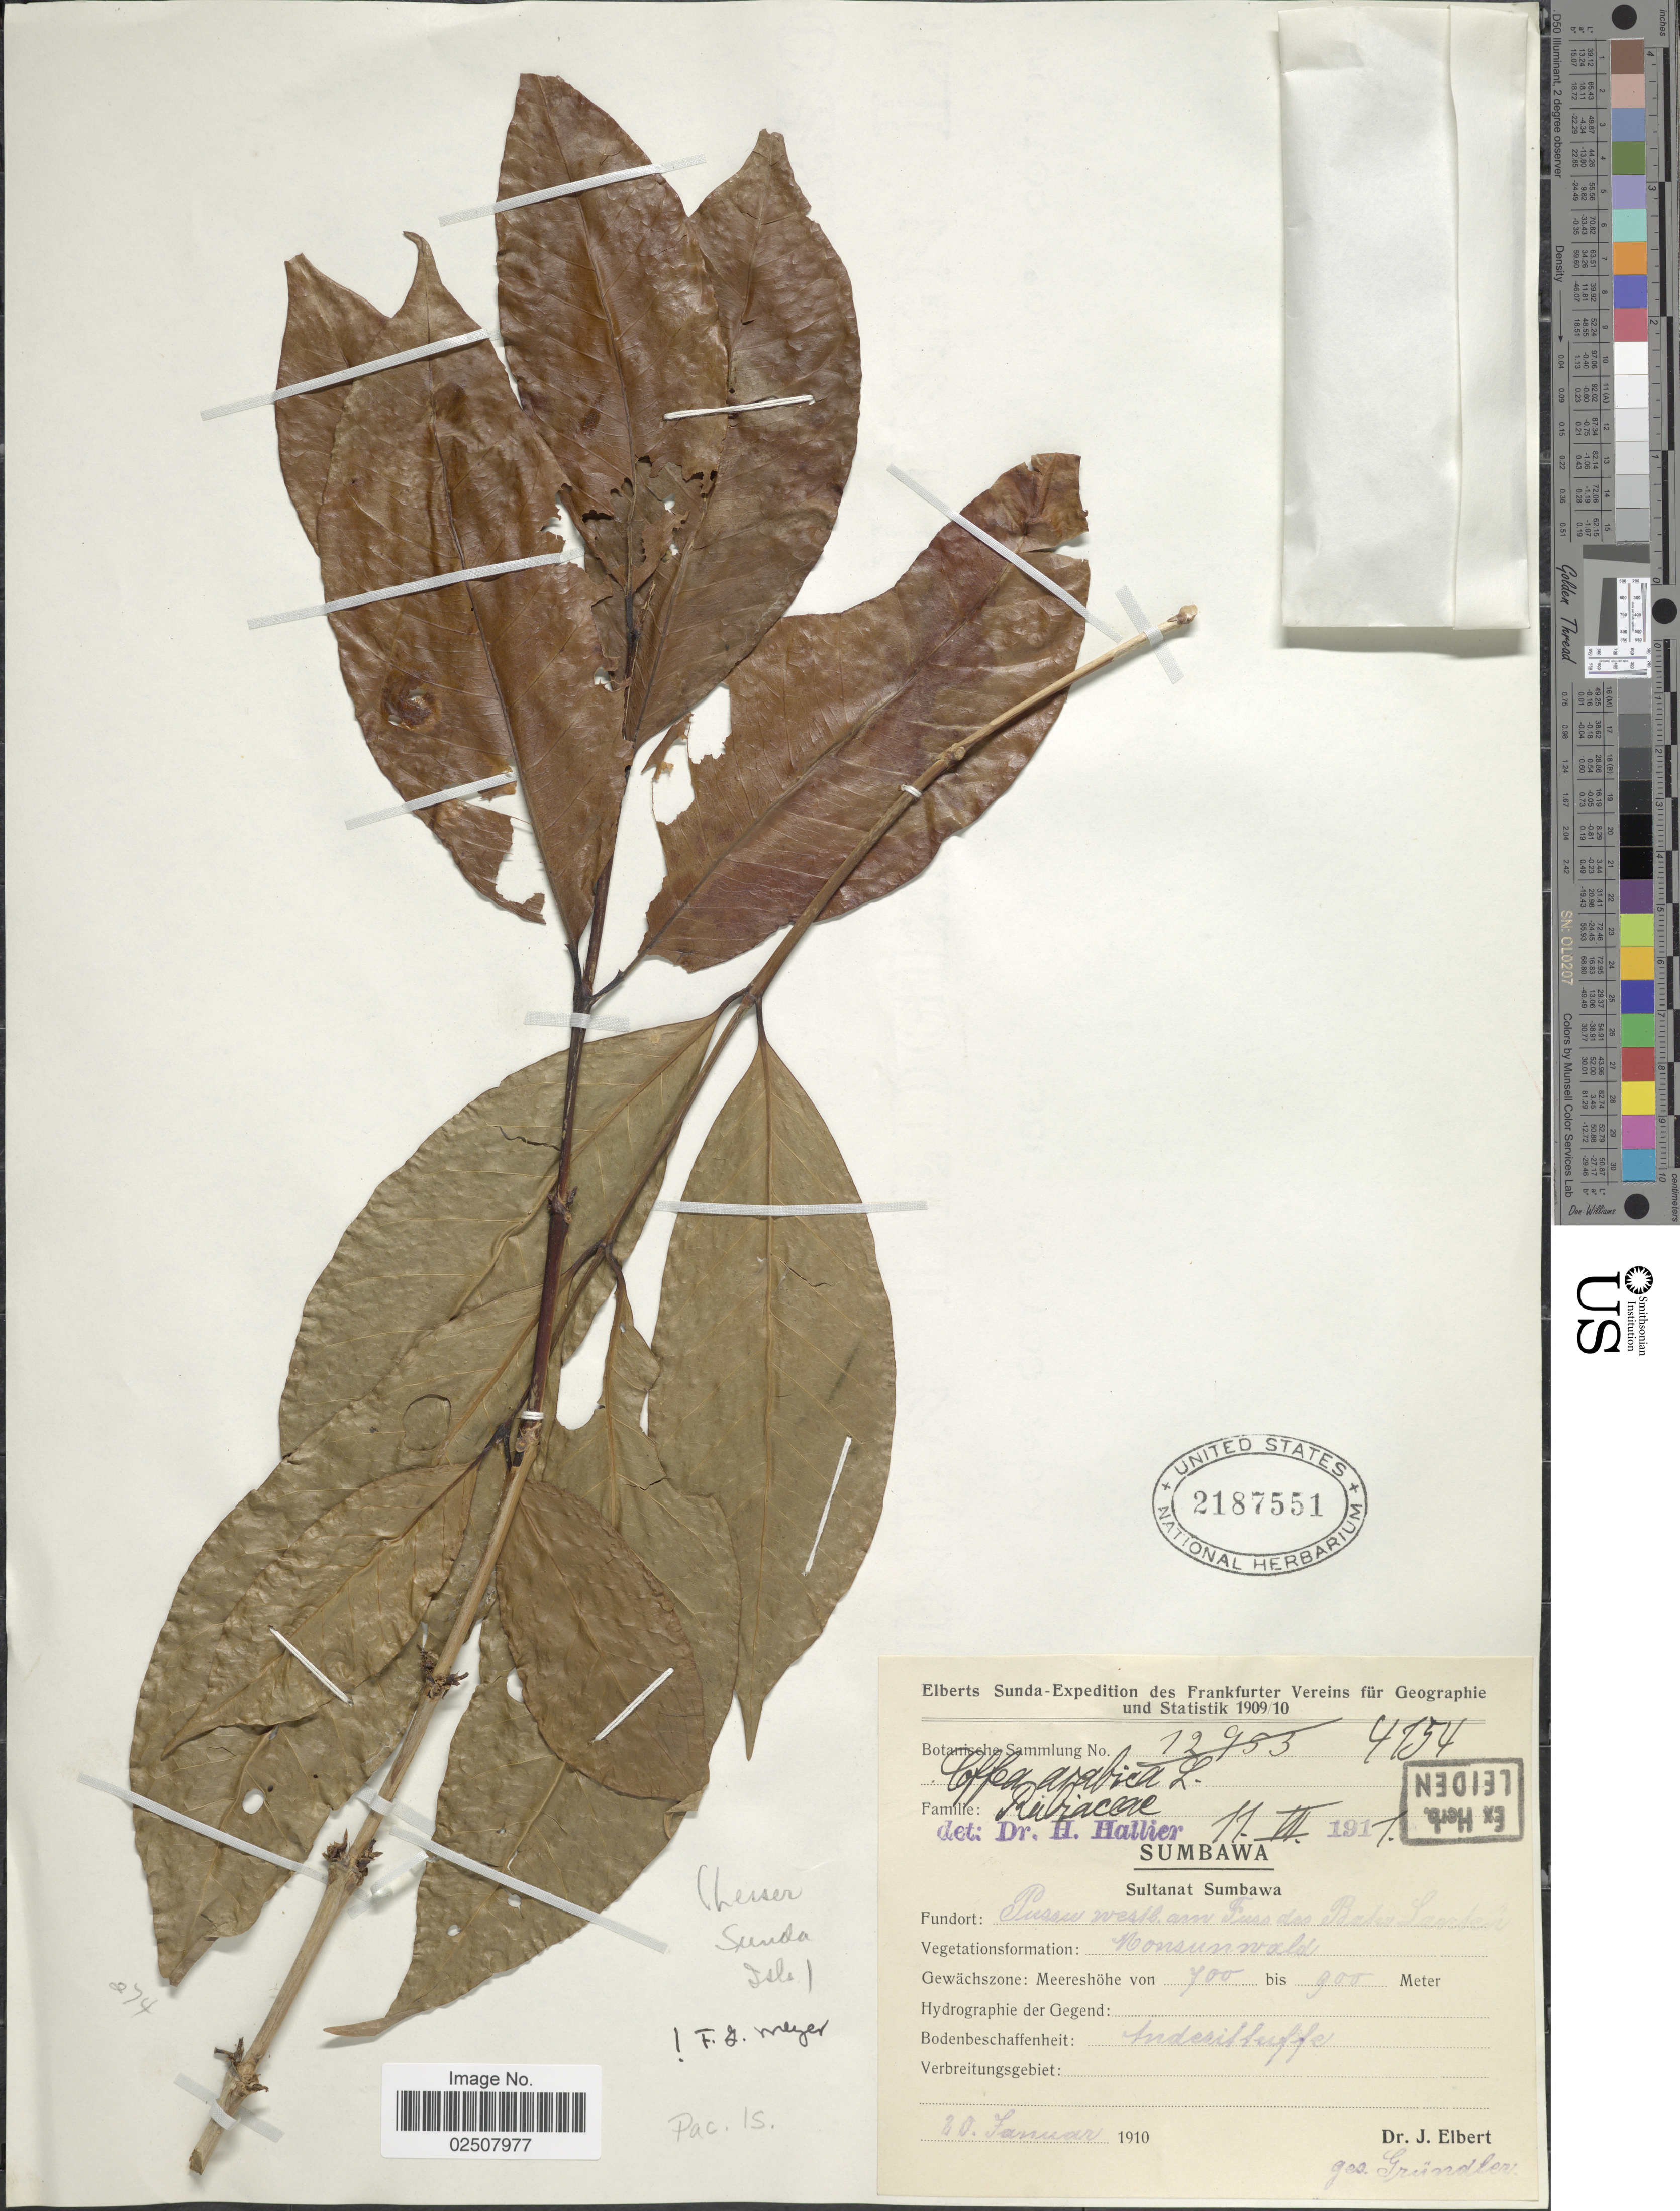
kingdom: Plantae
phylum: Tracheophyta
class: Magnoliopsida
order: Gentianales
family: Rubiaceae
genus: Coffea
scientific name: Coffea arabica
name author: L.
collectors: J. Elbert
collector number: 4154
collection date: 1910-01-20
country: Indonesia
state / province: Nusa Tenggara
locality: Sumbawa, Sultanat Sumbawa, Pussu westl, am Furo dos [illegible text]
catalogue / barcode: US 2187551